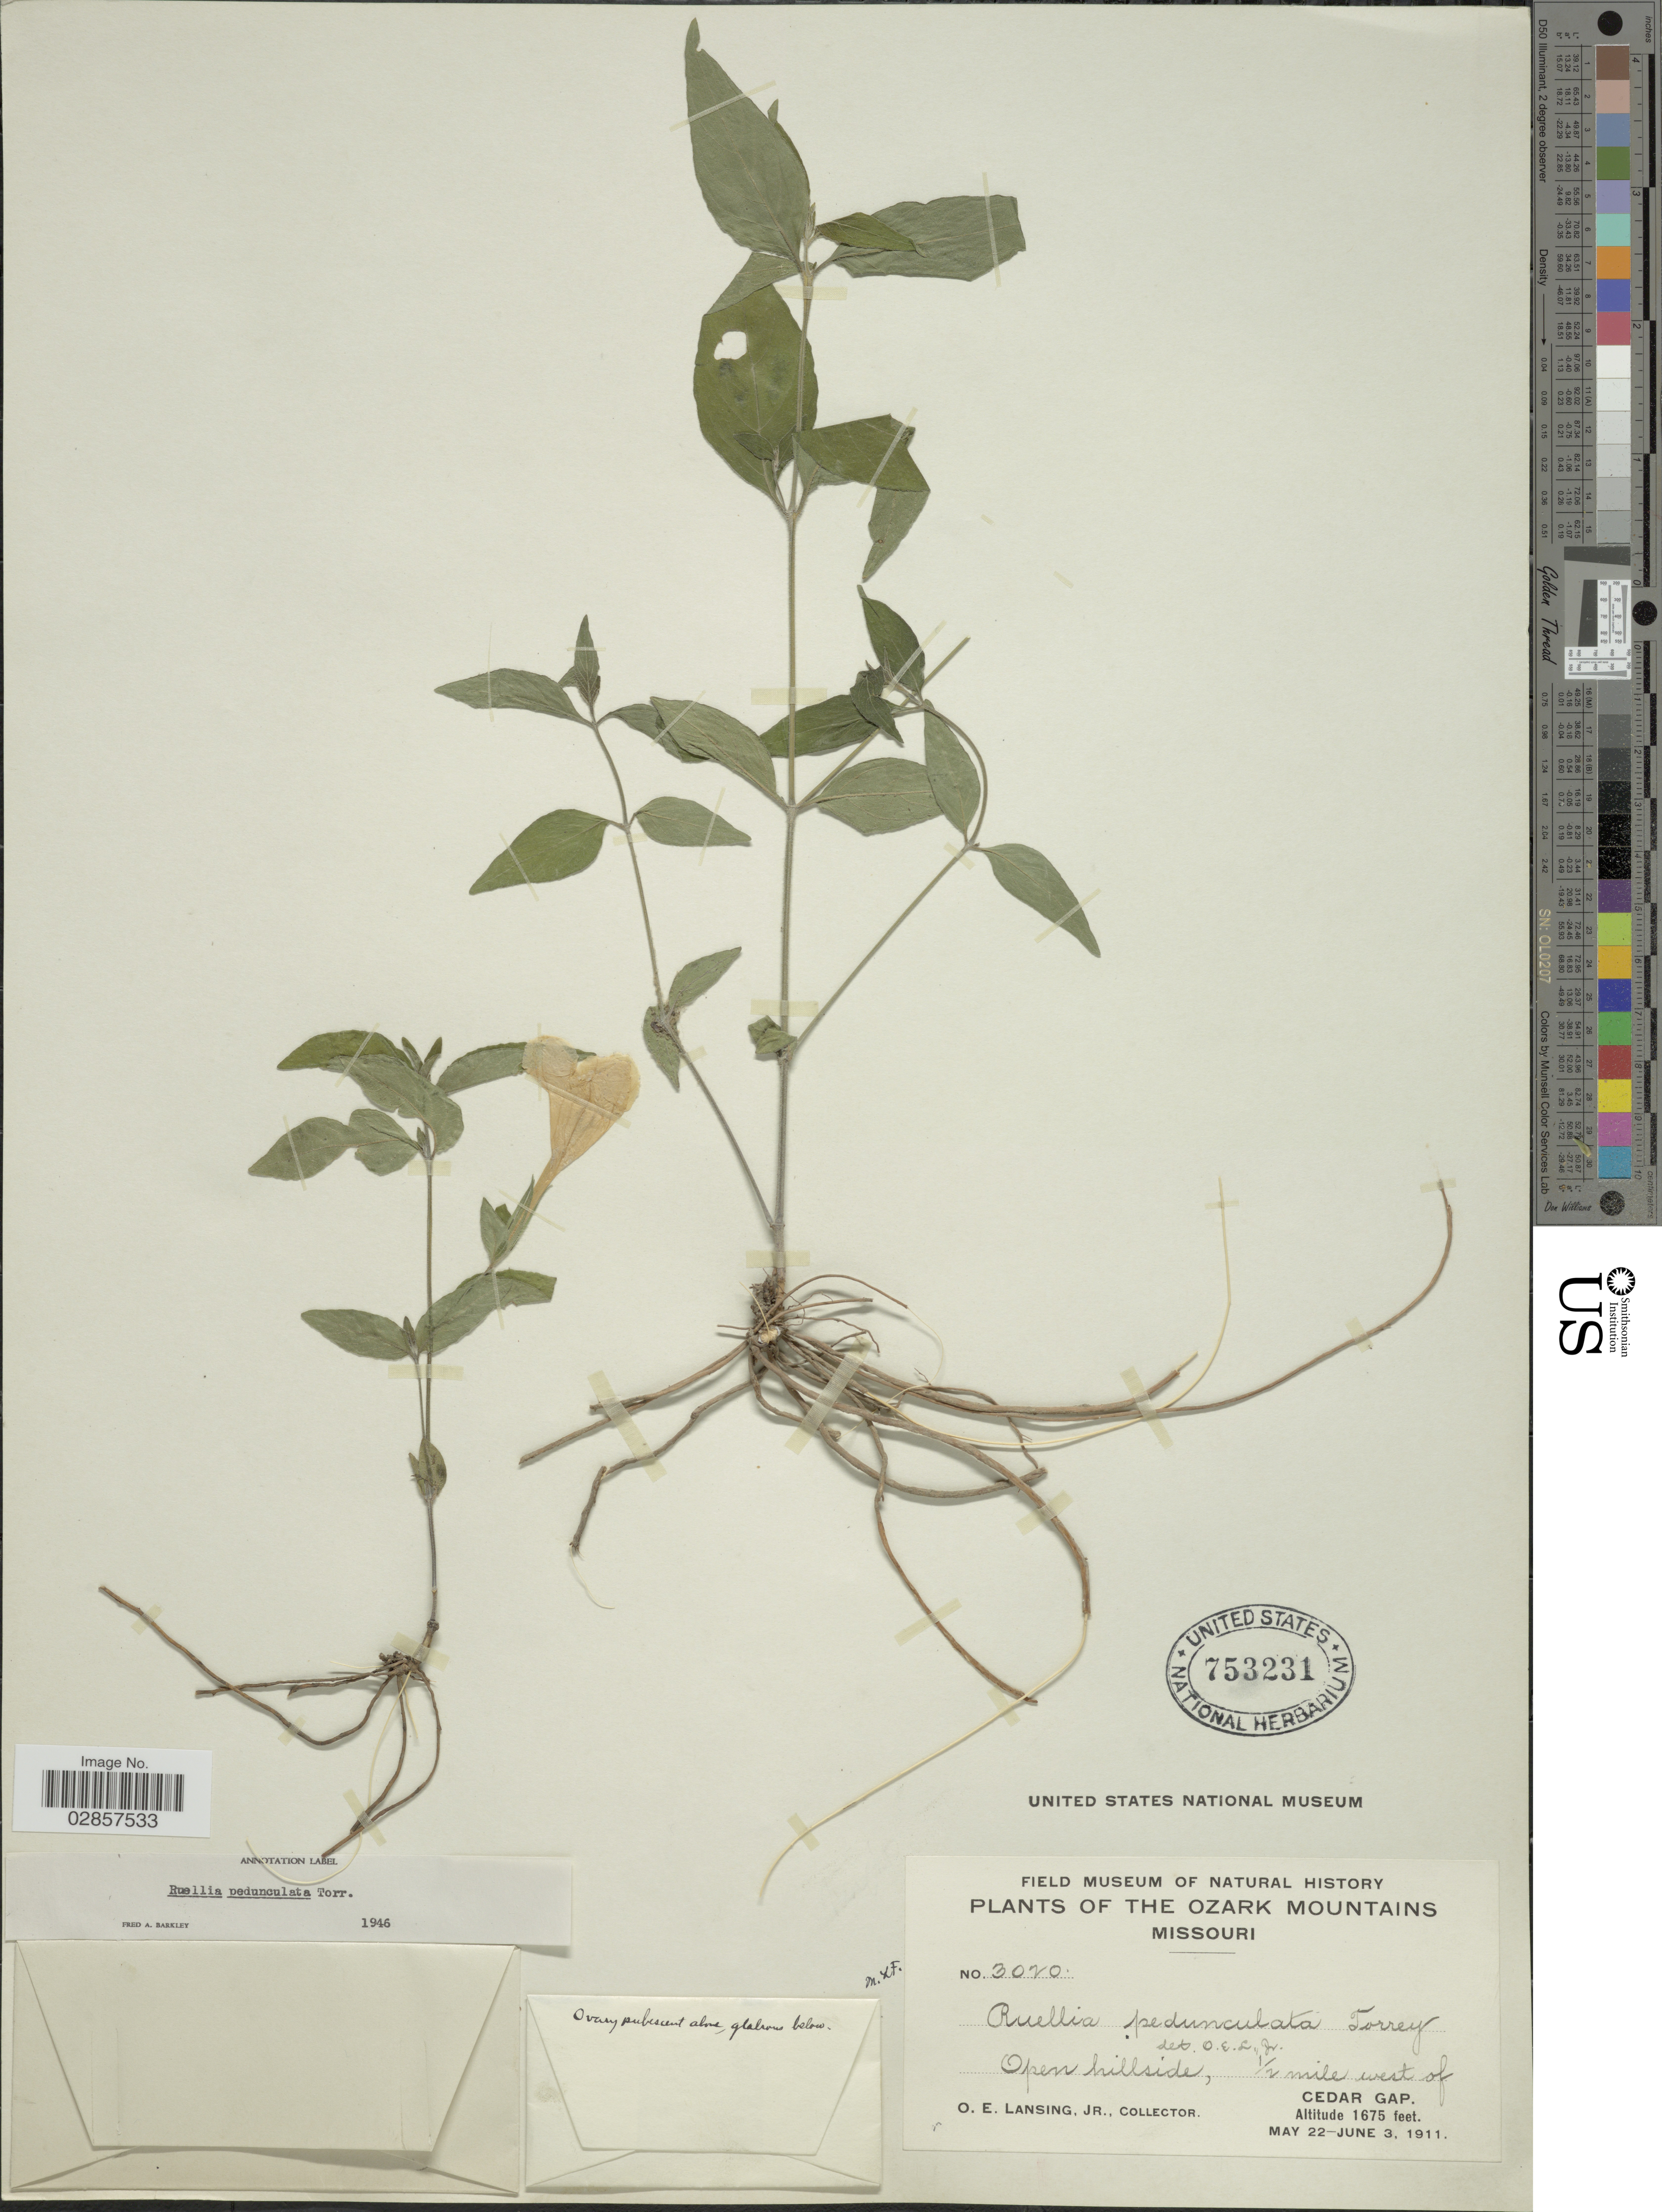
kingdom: Plantae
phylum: Tracheophyta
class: Magnoliopsida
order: Lamiales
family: Acanthaceae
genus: Ruellia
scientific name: Ruellia pedunculata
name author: Torr. ex A. Gray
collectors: O. Lansing Jr.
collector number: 3020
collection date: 1911-05-22/1911-06-03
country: United States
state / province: Missouri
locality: Ozark Mountains, Open hillside, 1/2 mile west of Cedar Gap.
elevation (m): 1675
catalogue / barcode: US 753231